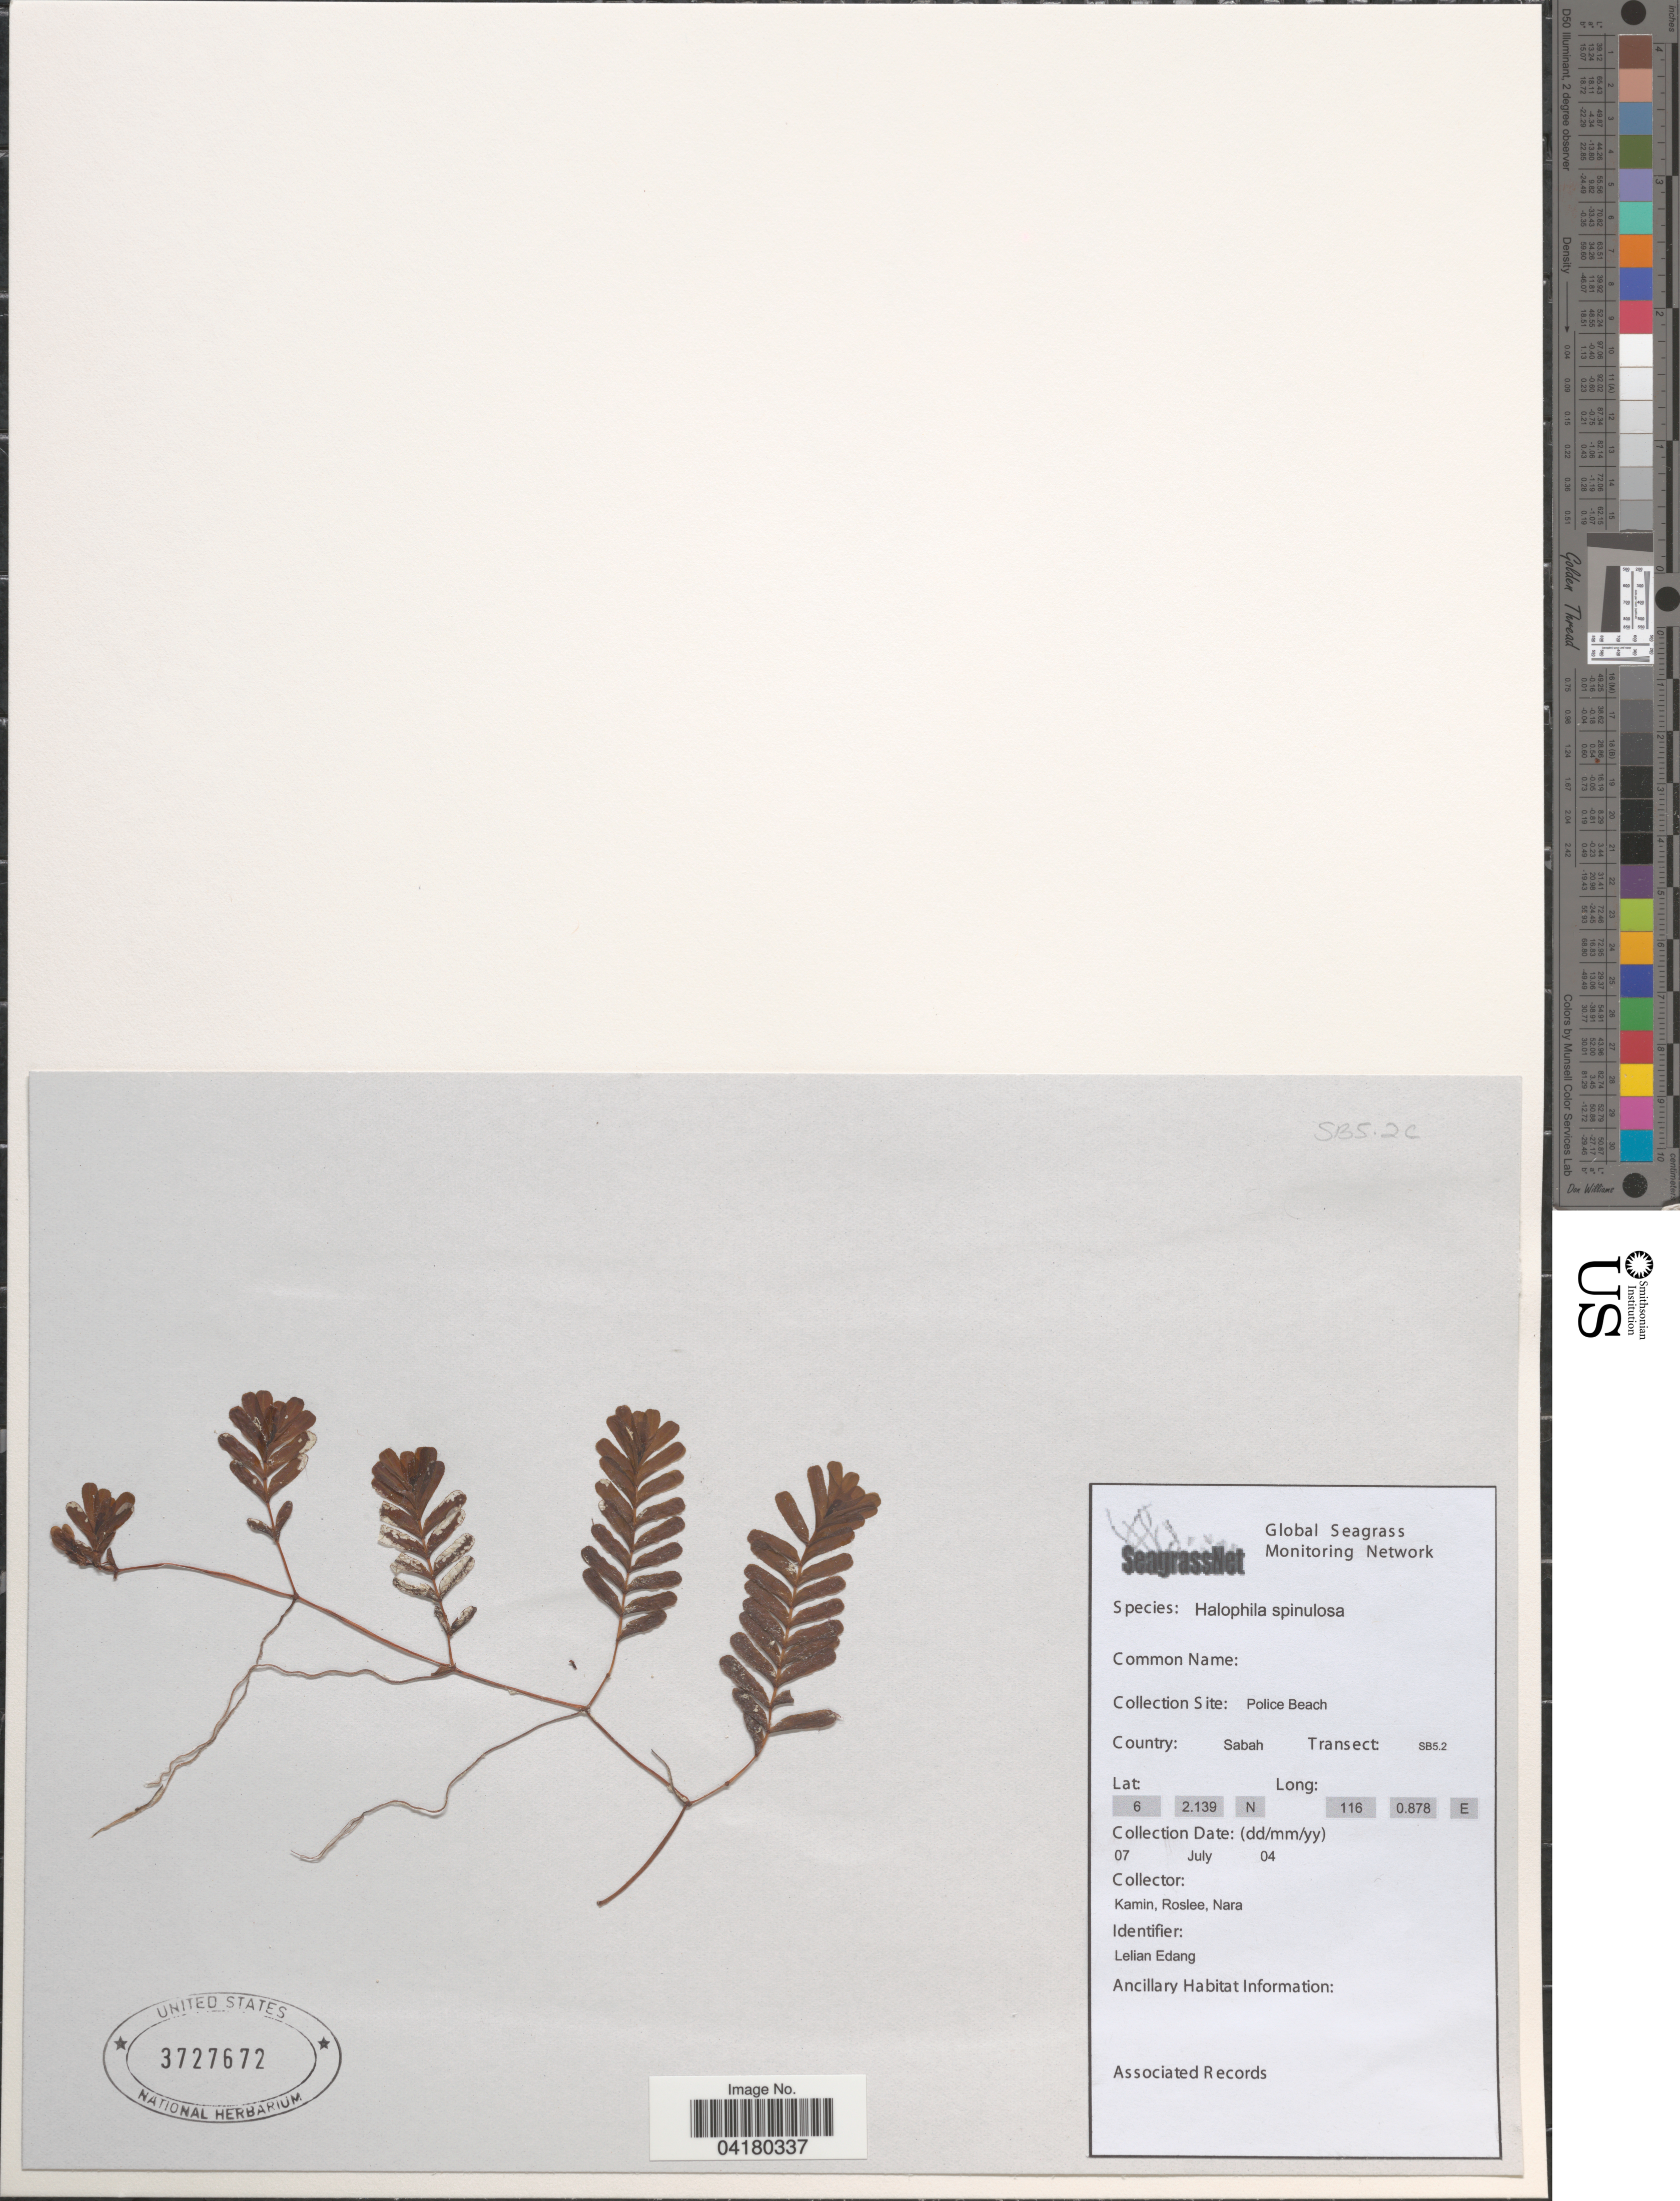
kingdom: Plantae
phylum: Tracheophyta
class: Liliopsida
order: Alismatales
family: Hydrocharitaceae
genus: Halophila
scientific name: Halophila spinulosa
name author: (R. Br.) Asch.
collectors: Kamin, Roslee & Nara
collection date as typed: Transcribed d/m/y: 7/7/4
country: Malaysia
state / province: Sabah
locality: Police Beach. Transect: SB5.2.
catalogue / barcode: US 3727672